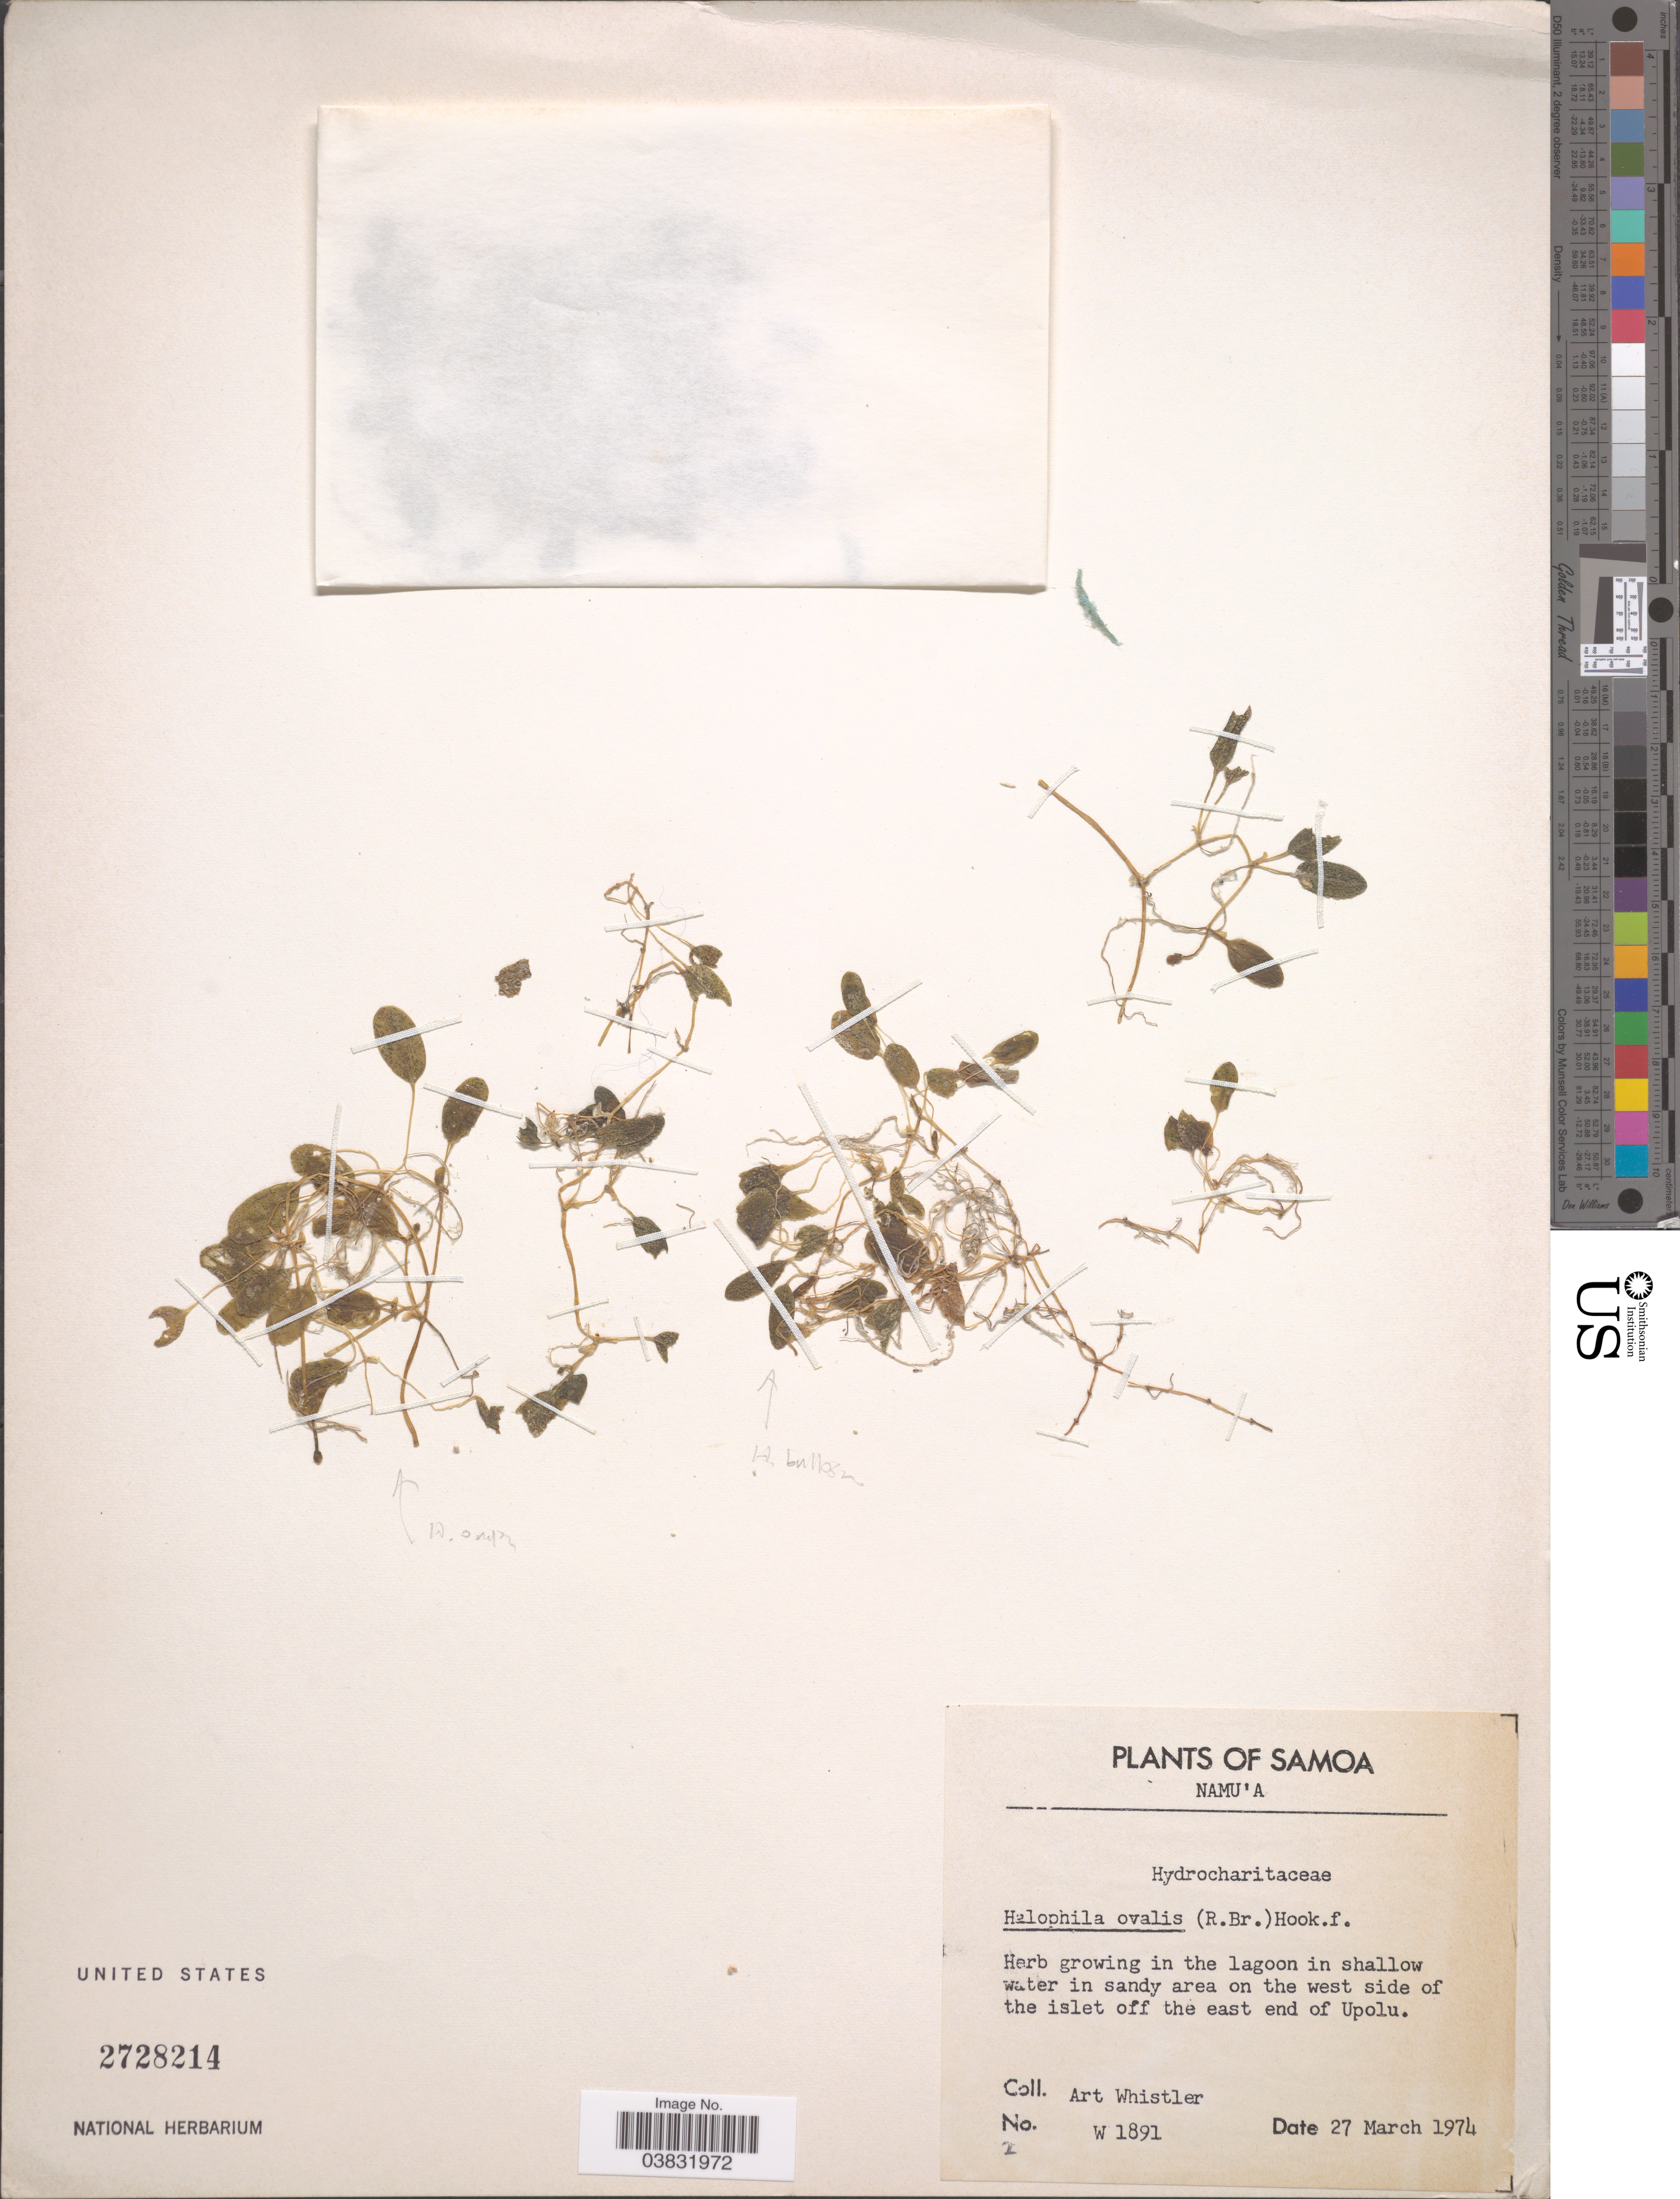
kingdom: Plantae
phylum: Tracheophyta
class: Liliopsida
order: Alismatales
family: Hydrocharitaceae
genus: Halophila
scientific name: Halophila ovalis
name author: (R. Br.) Hook. f.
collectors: A. Whistler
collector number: W1891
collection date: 1974-03-27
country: Samoa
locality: Samoa. Namu'a. On the west side of the islet off the east end of Upolu.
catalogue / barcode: US 2728214